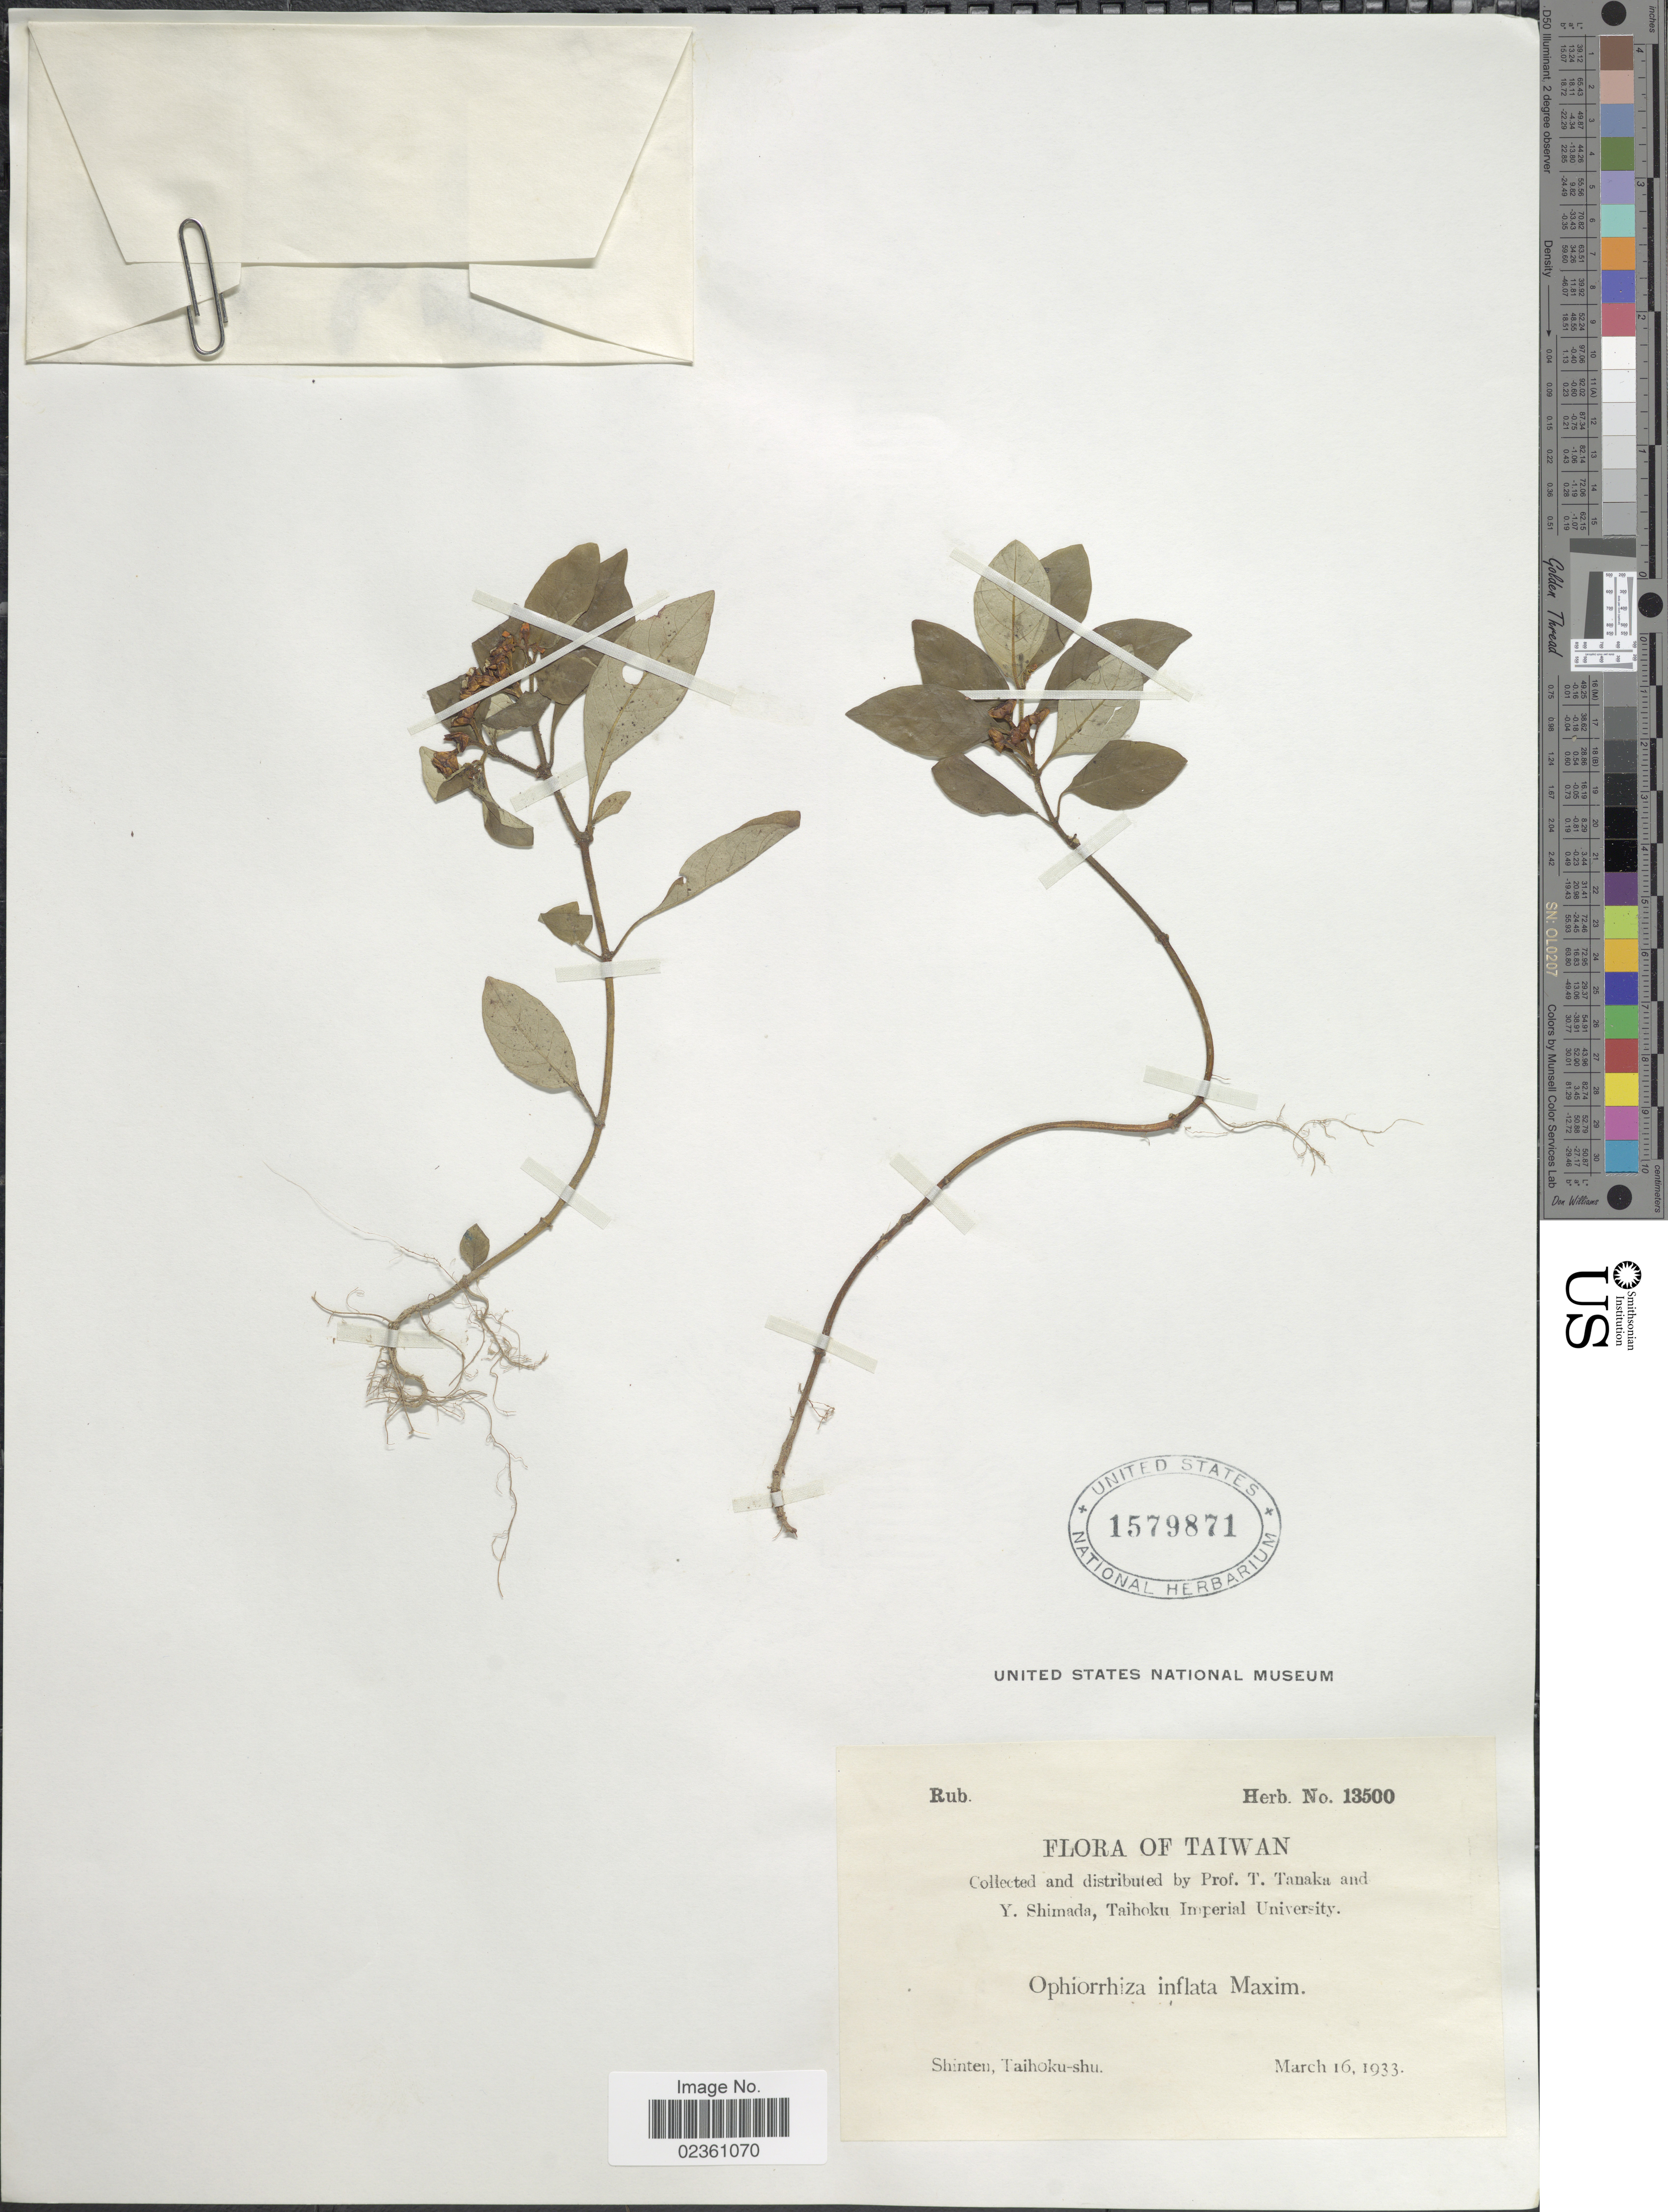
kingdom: Plantae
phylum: Tracheophyta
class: Magnoliopsida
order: Gentianales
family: Rubiaceae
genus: Ophiorrhiza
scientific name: Ophiorrhiza pumila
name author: Champ. ex Benth.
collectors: T. Tanaka & Y. Shimada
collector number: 13500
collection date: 1933-03-16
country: Taiwan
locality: Shinten, Taihoku-shu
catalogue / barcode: US 1579871